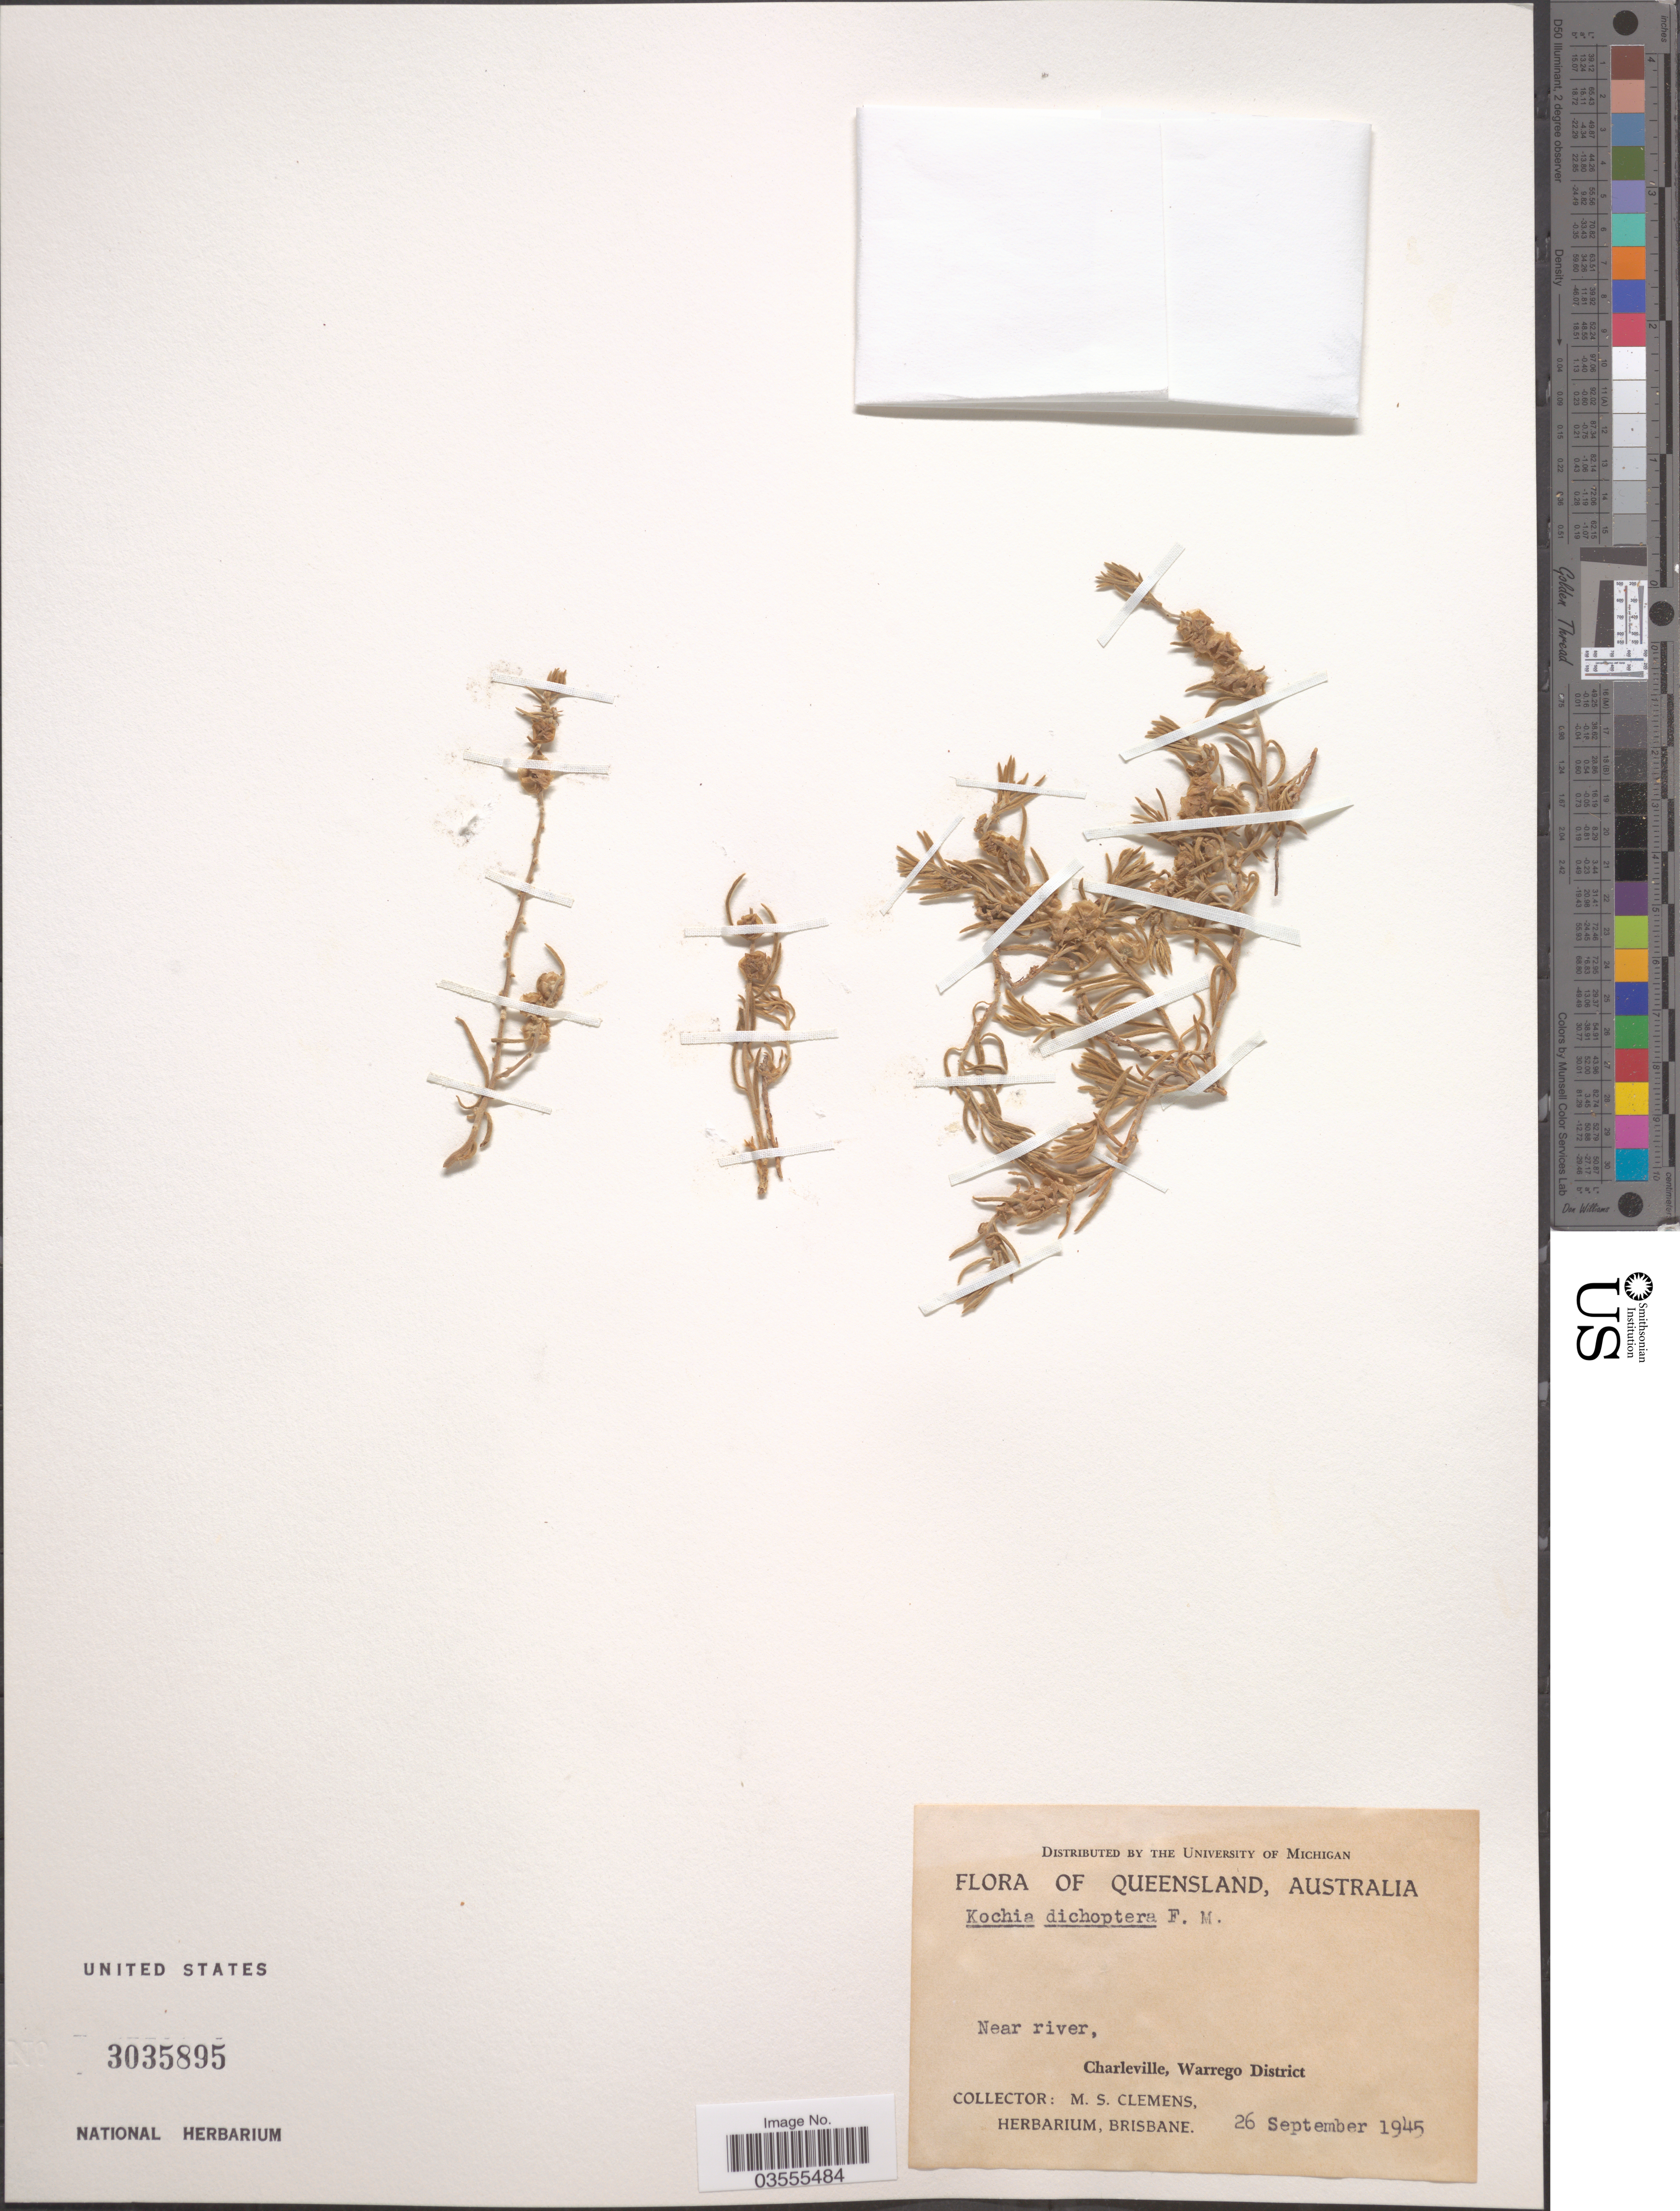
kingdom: Plantae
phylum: Tracheophyta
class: Magnoliopsida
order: Caryophyllales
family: Amaranthaceae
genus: Maireana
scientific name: Maireana dichoptera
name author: (F. Muell.) Paul G. Wilson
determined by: Strong, Mark T., (BOT), Smithsonian Institution - National Museum of Natural History (UNITED STATES)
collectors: M. S. Clemens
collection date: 1945-09-26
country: Australia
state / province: Queensland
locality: Near river, Charleville, Warrego District.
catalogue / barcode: US 3035895